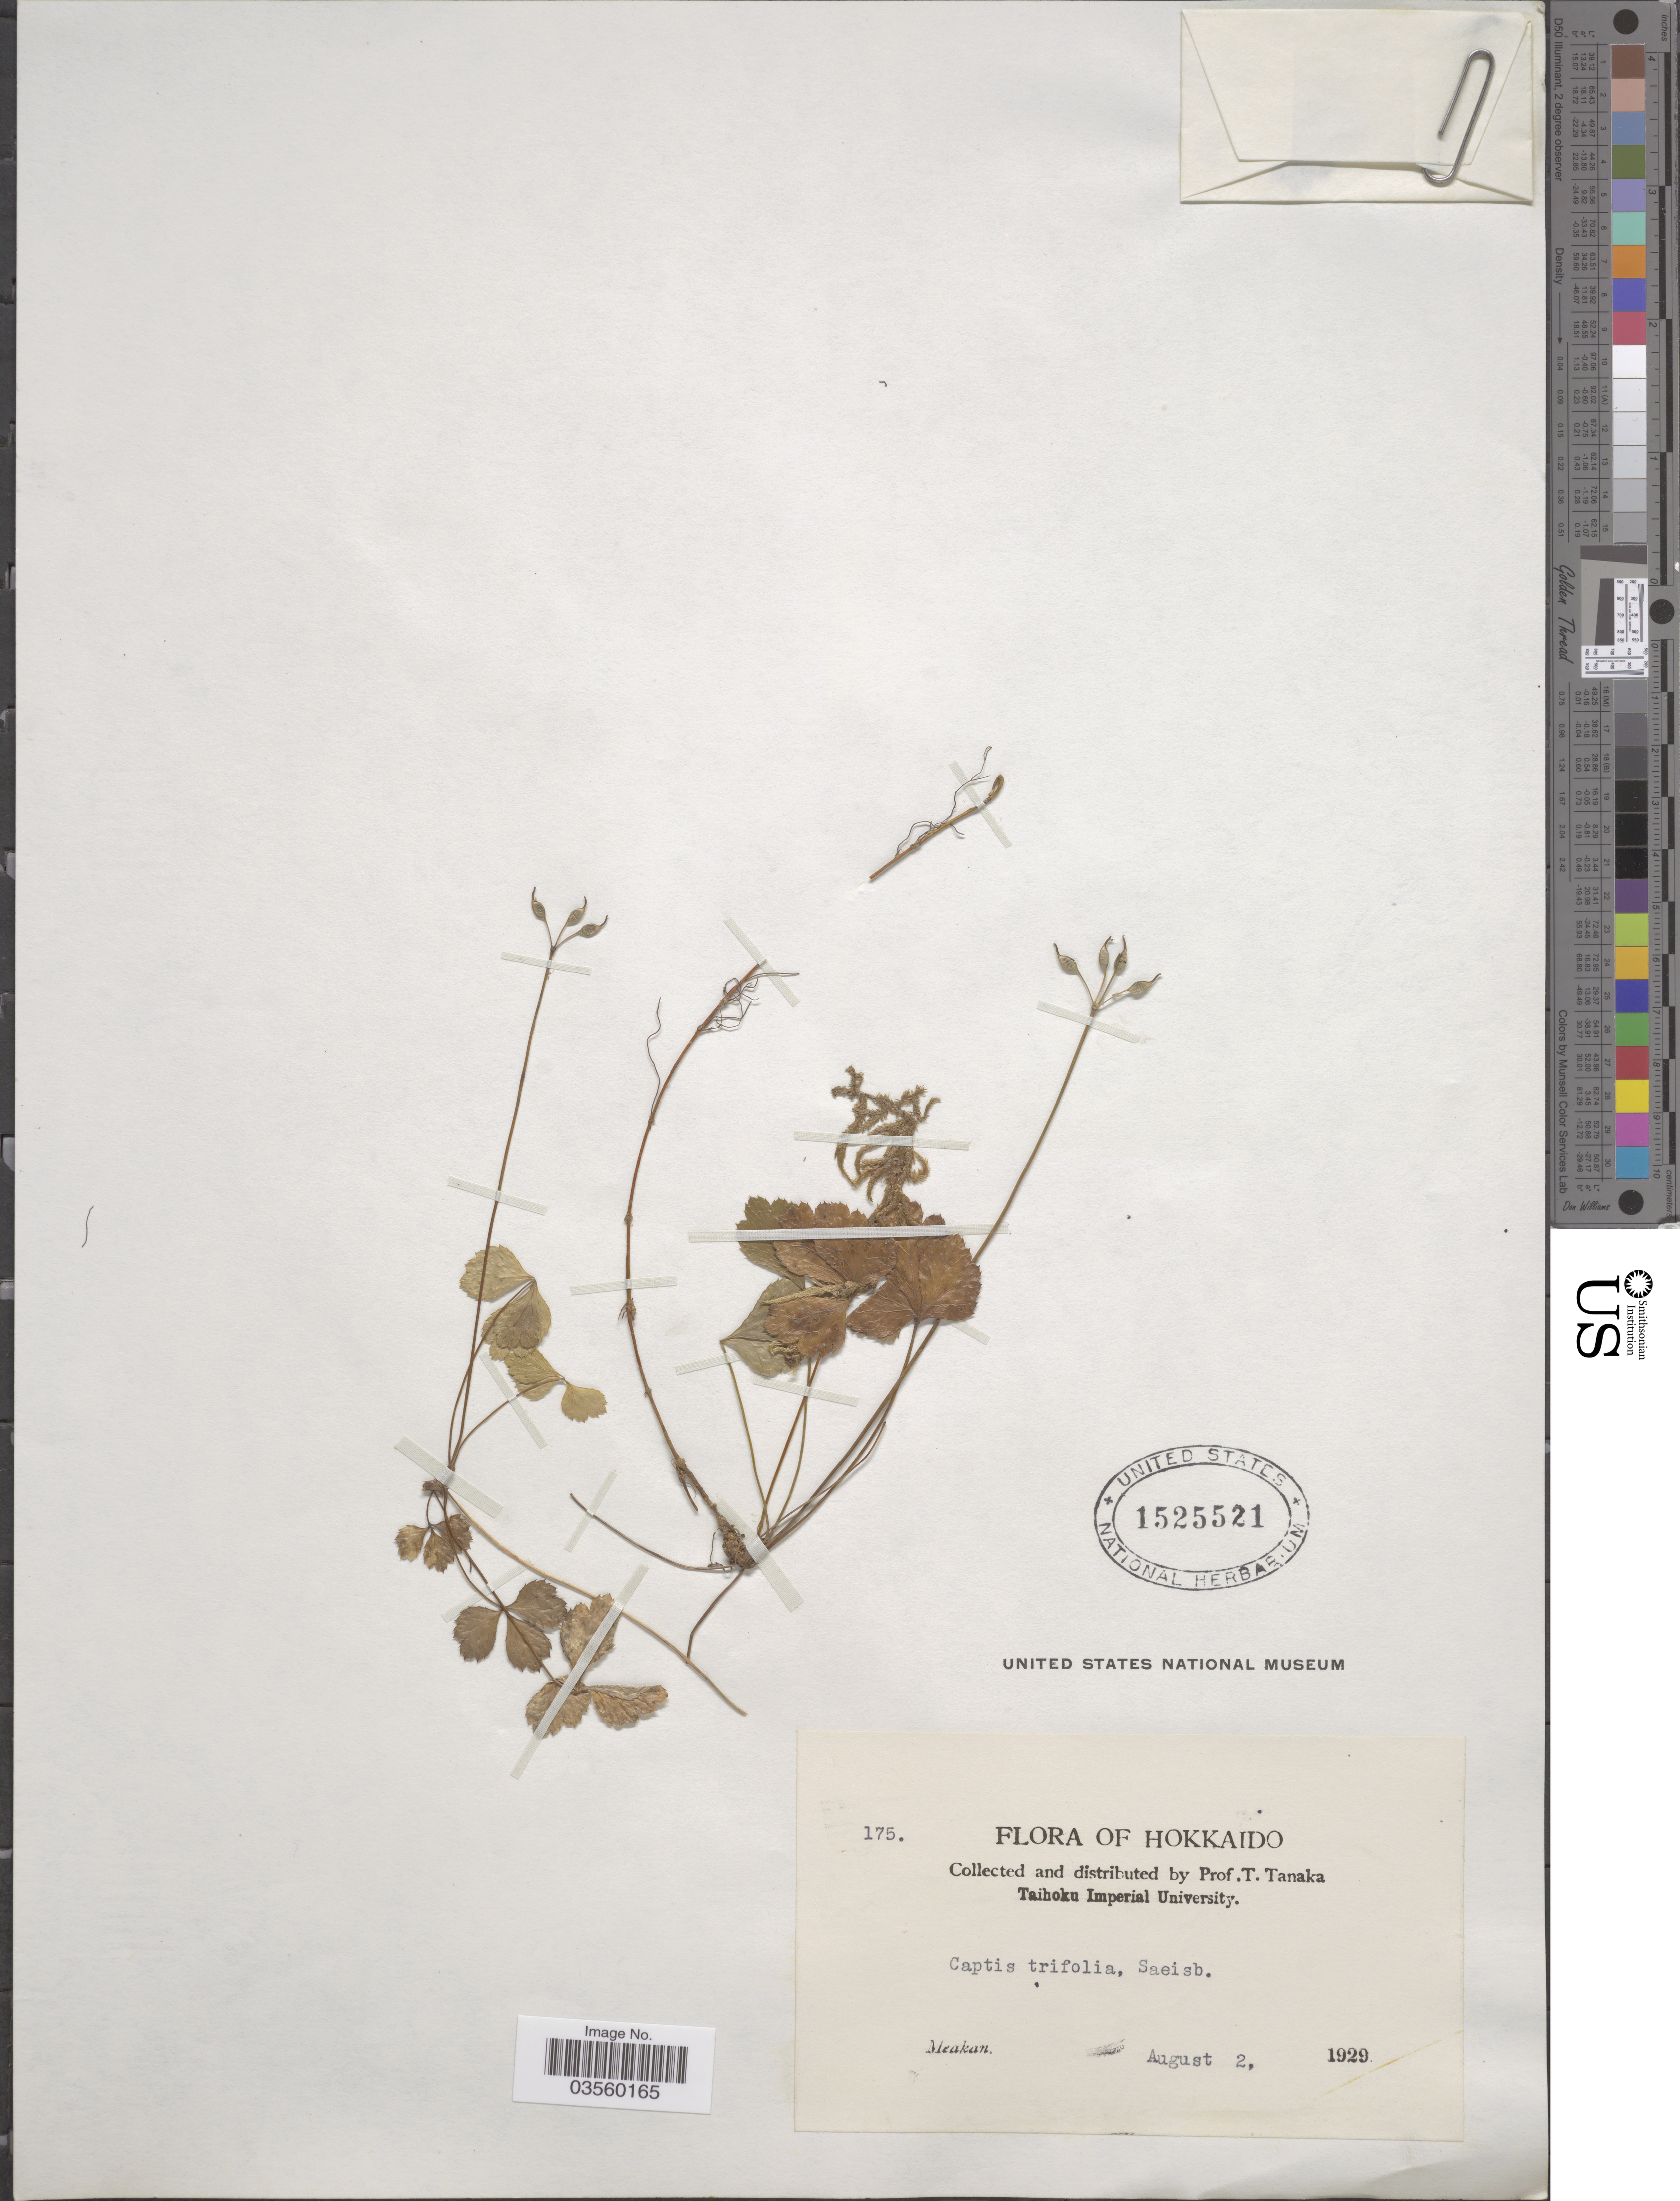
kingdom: Plantae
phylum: Tracheophyta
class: Magnoliopsida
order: Ranunculales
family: Ranunculaceae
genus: Coptis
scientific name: Coptis trifolia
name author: (L.) Salisb.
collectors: T. Tanaka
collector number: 175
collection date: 1929-08-02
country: Japan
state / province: Hokkaidō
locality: Meakan.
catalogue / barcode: US 1525521